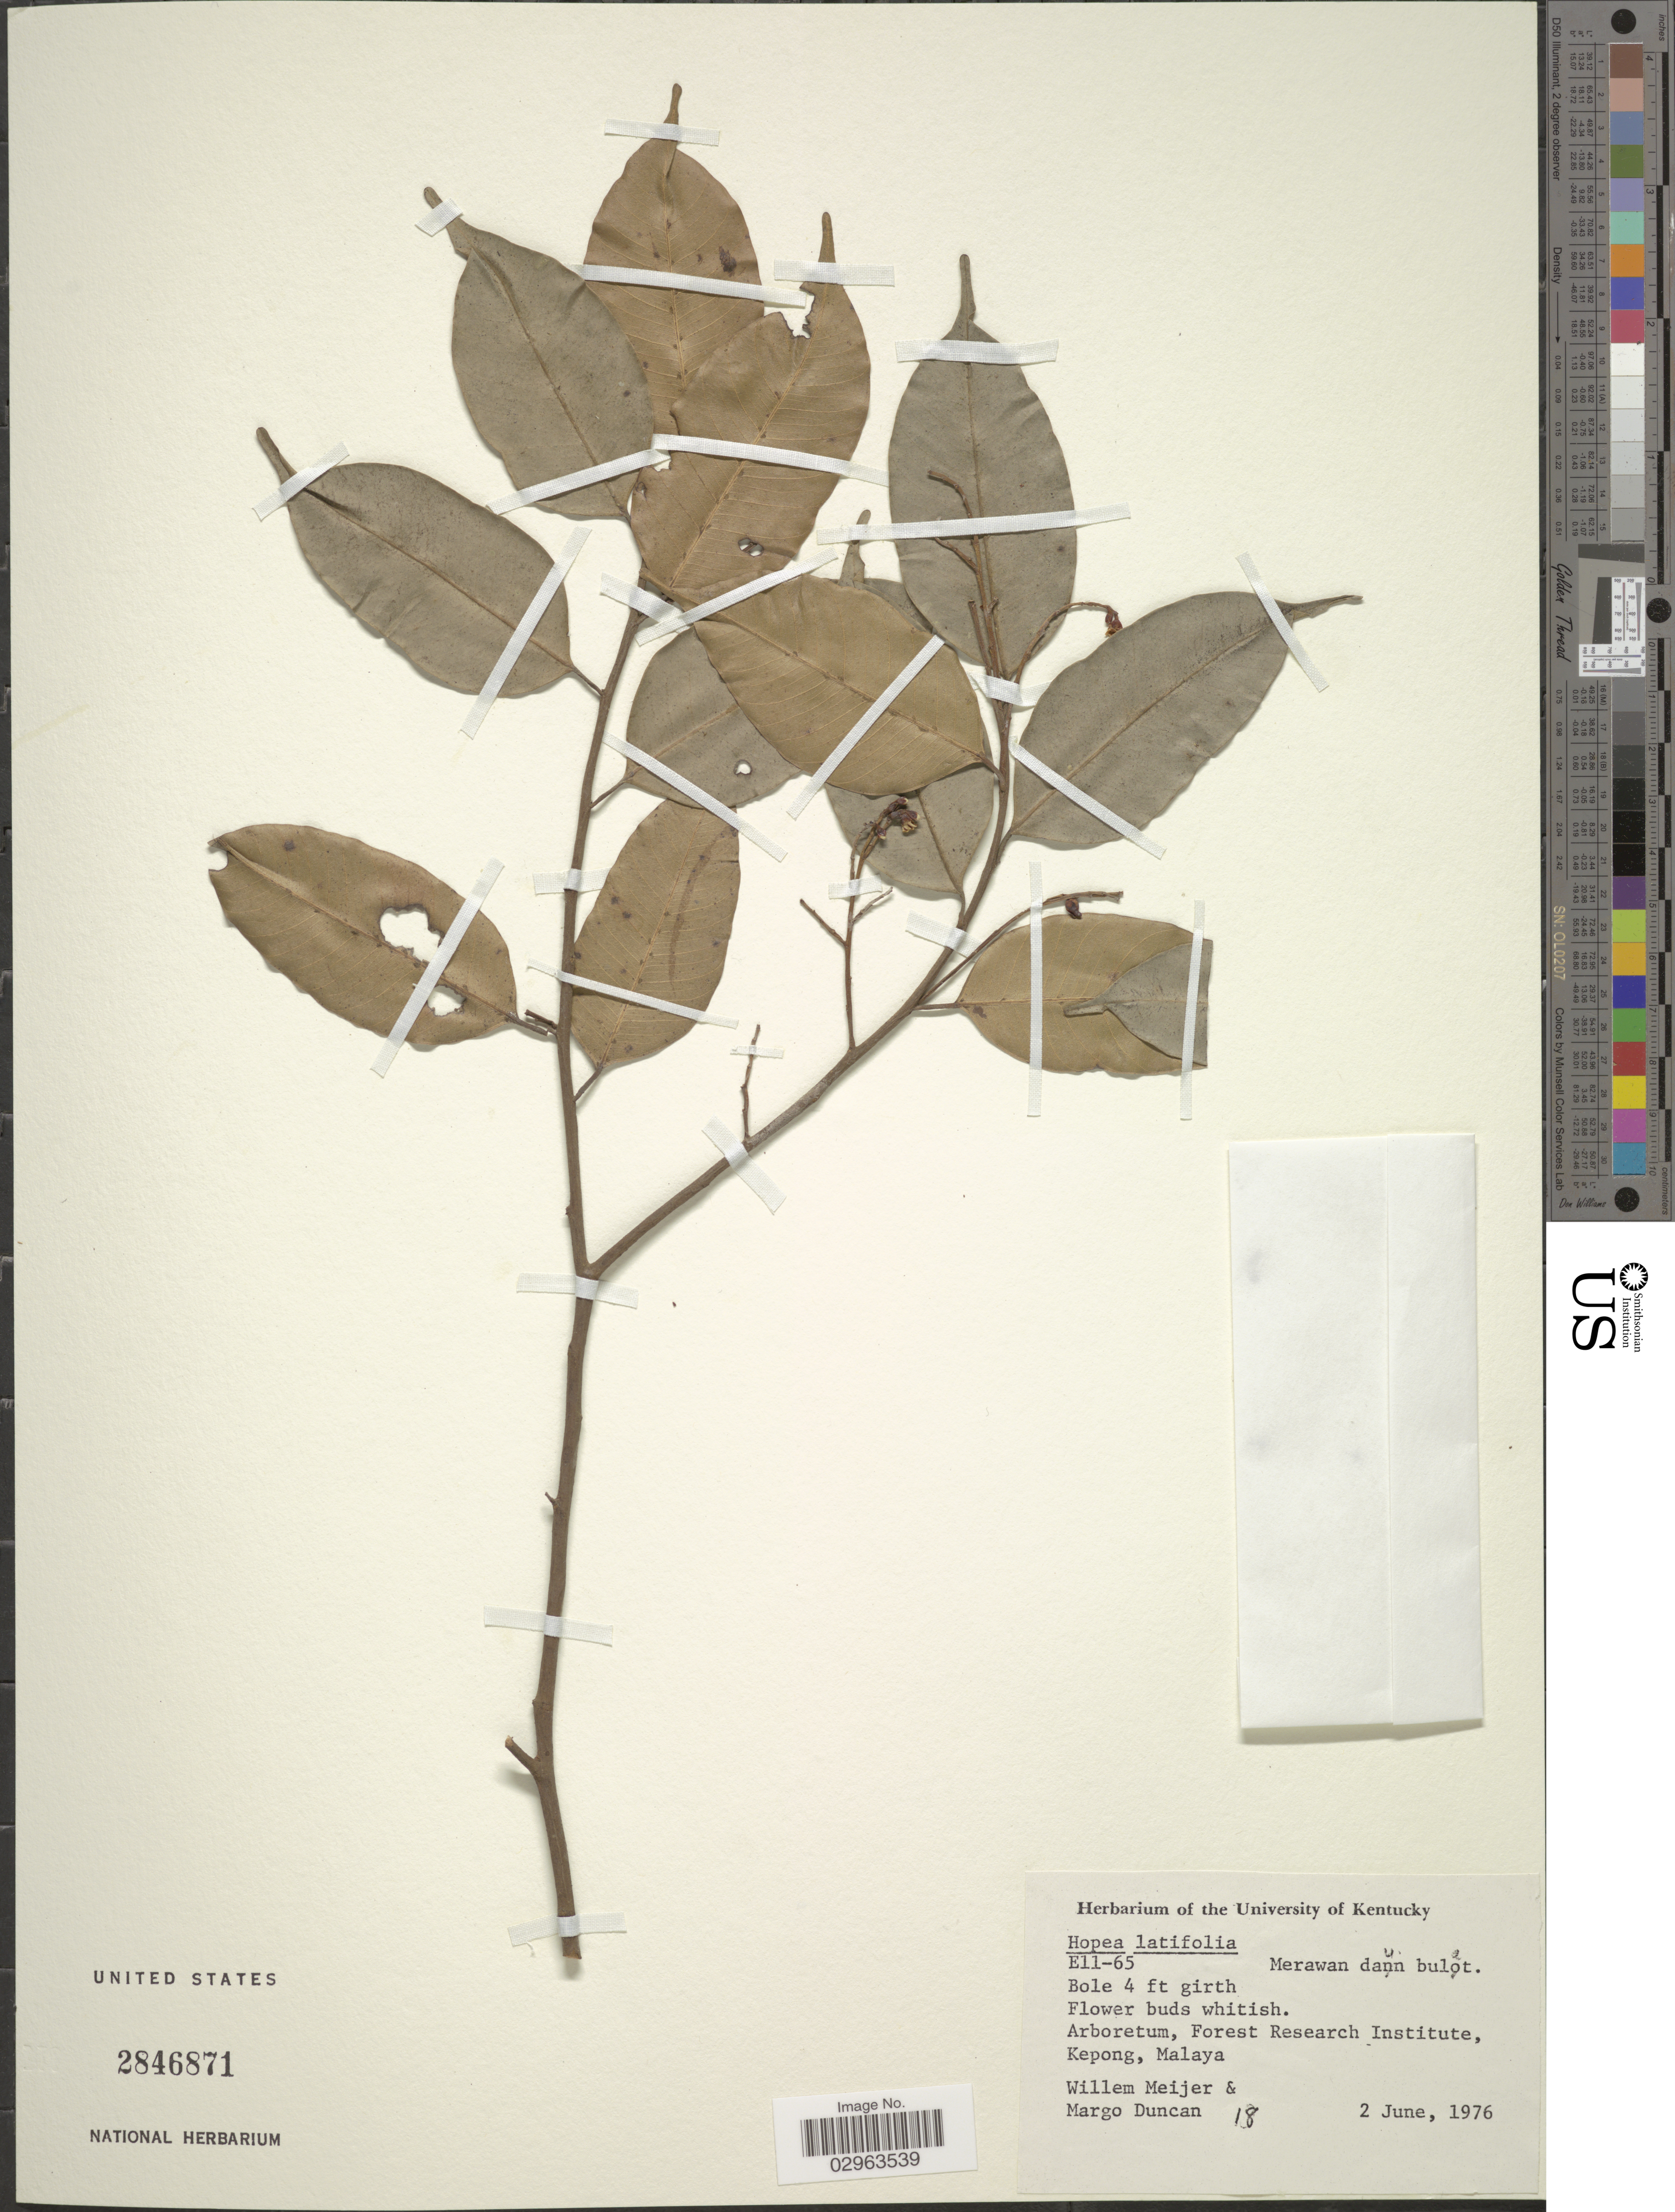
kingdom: Plantae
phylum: Tracheophyta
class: Magnoliopsida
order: Malvales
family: Dipterocarpaceae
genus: Hopea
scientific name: Hopea latifolia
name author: Symington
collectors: W. Meijer & M. Duncan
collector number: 18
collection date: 1976-06-02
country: Malaysia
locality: Arboretum, Forest Research Institute, Kepong, Malaya.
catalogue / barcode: US 2846871